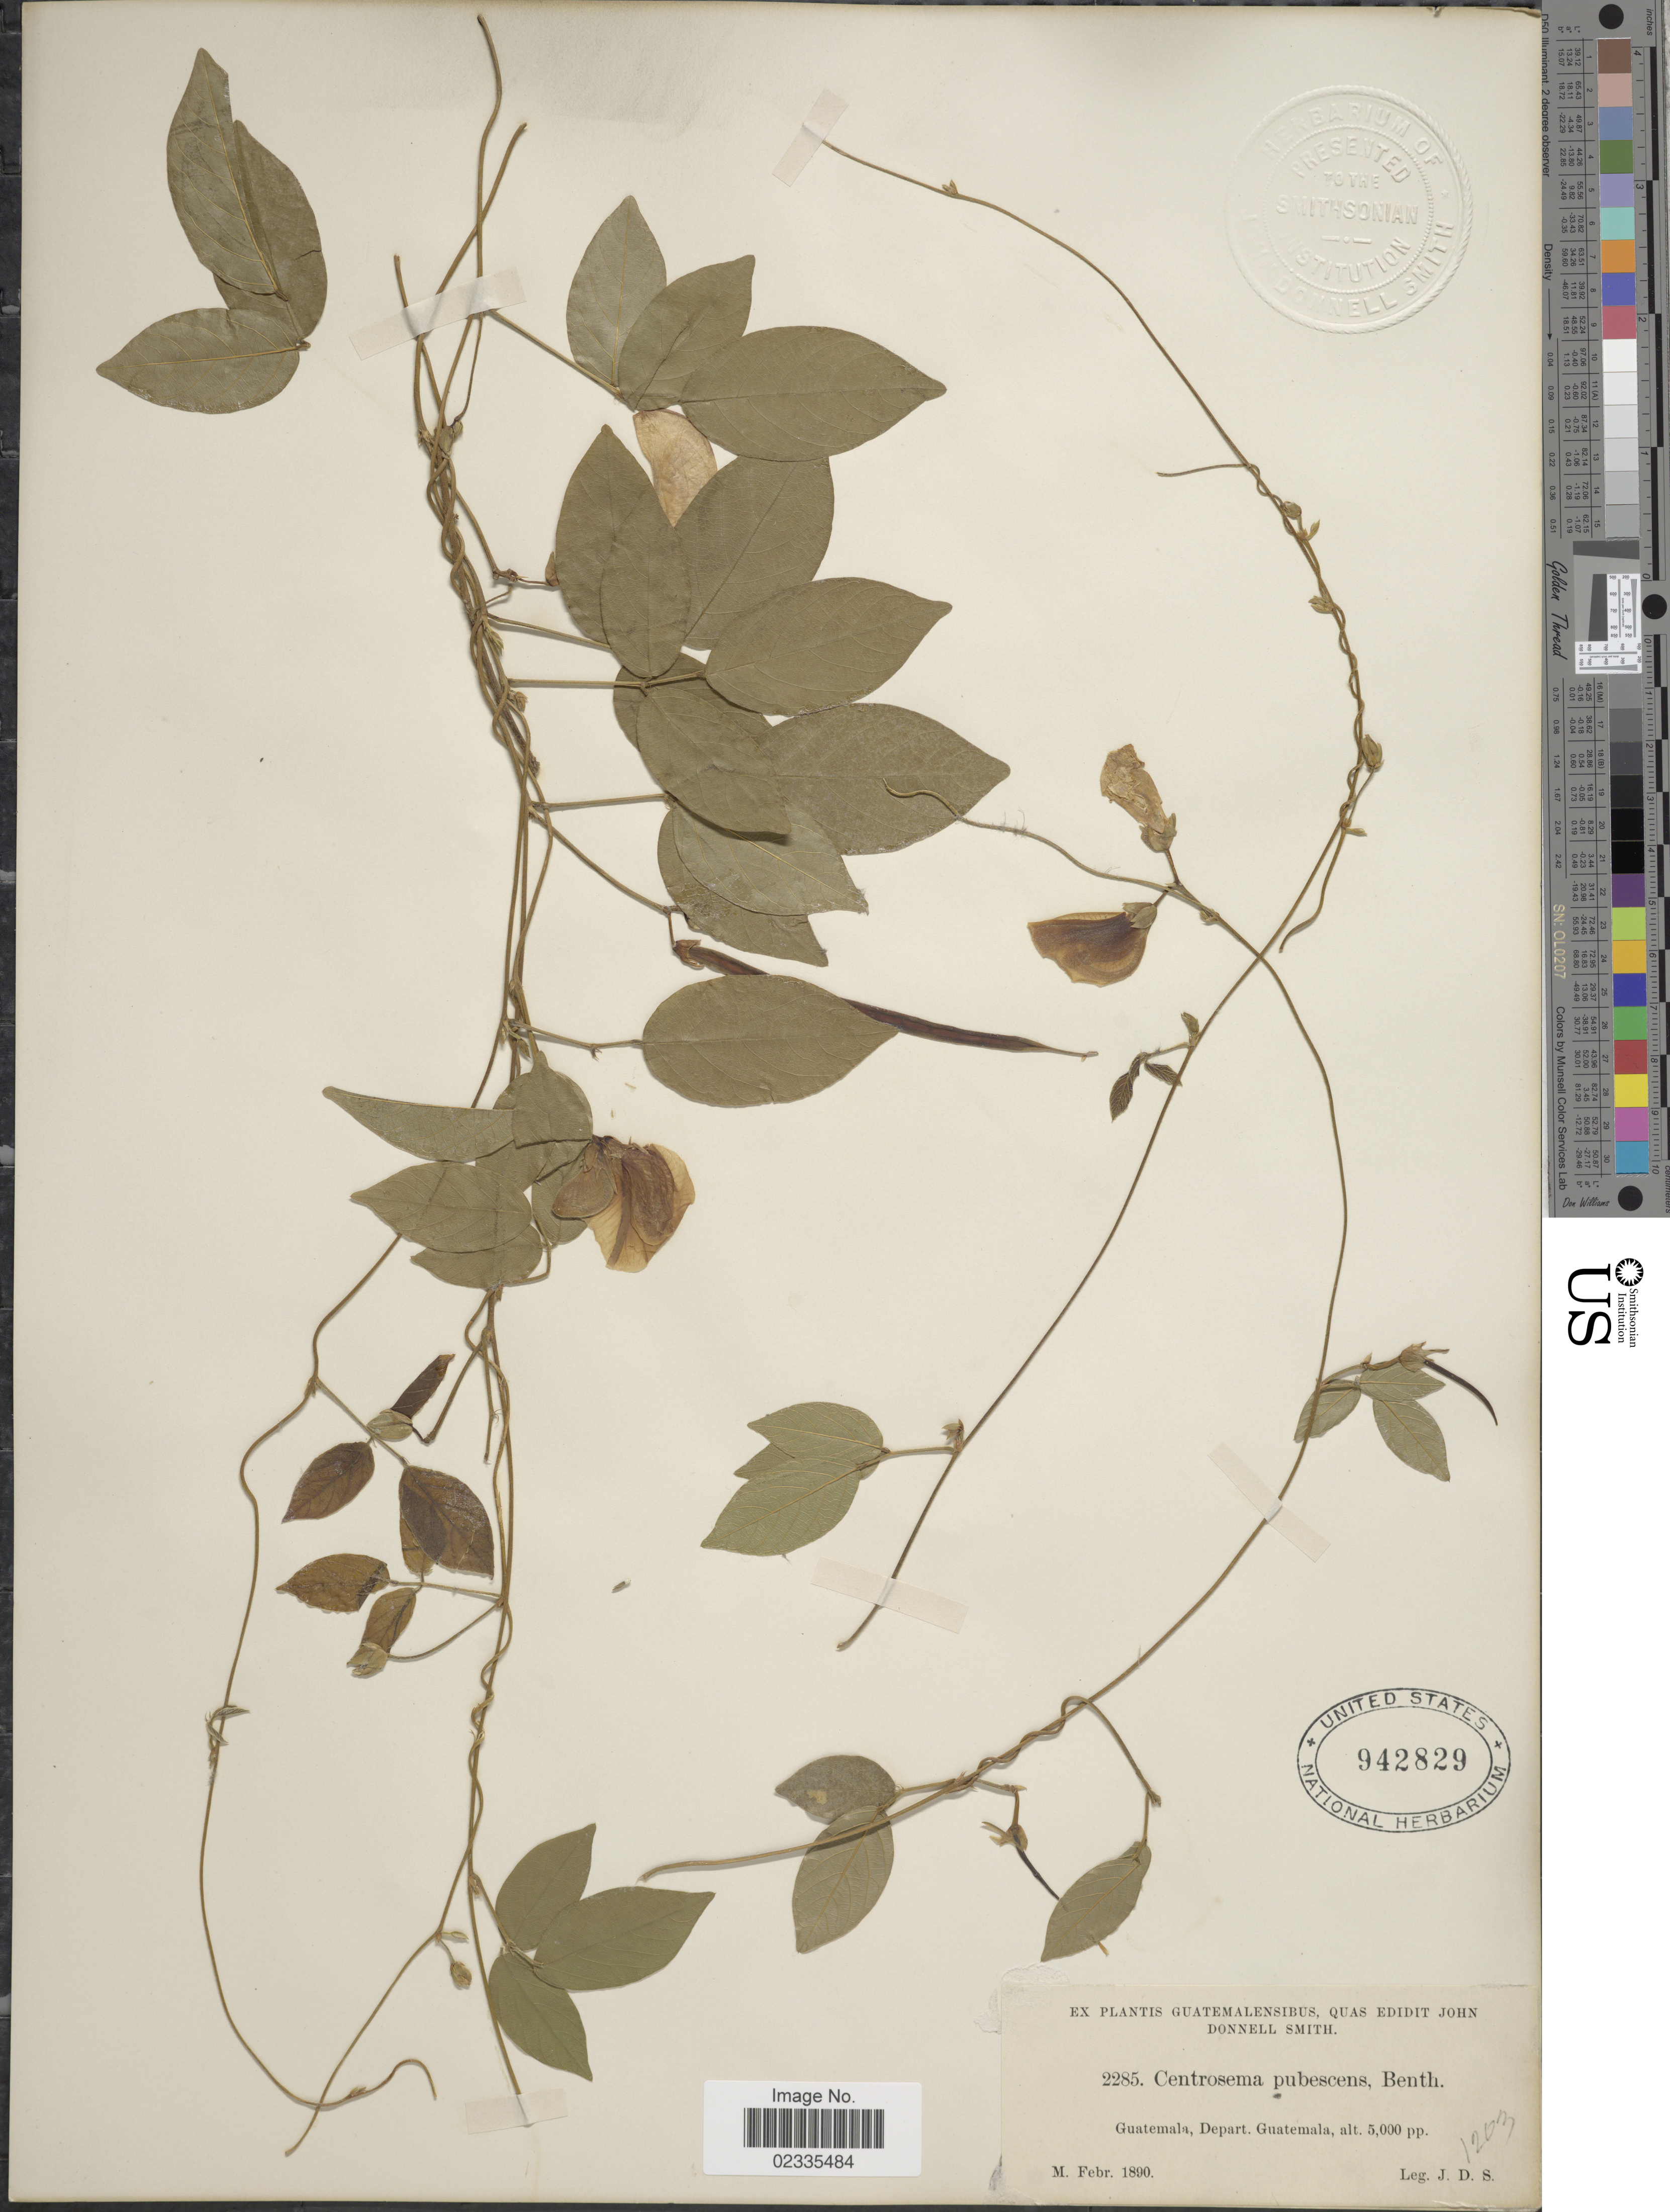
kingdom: Plantae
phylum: Tracheophyta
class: Magnoliopsida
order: Fabales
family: Fabaceae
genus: Centrosema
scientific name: Centrosema pubescens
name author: Benth.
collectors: J. Donnell Smith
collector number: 2285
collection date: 1890-02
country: Guatemala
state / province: Guatemala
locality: Guatemala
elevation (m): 1524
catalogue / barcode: US 942829